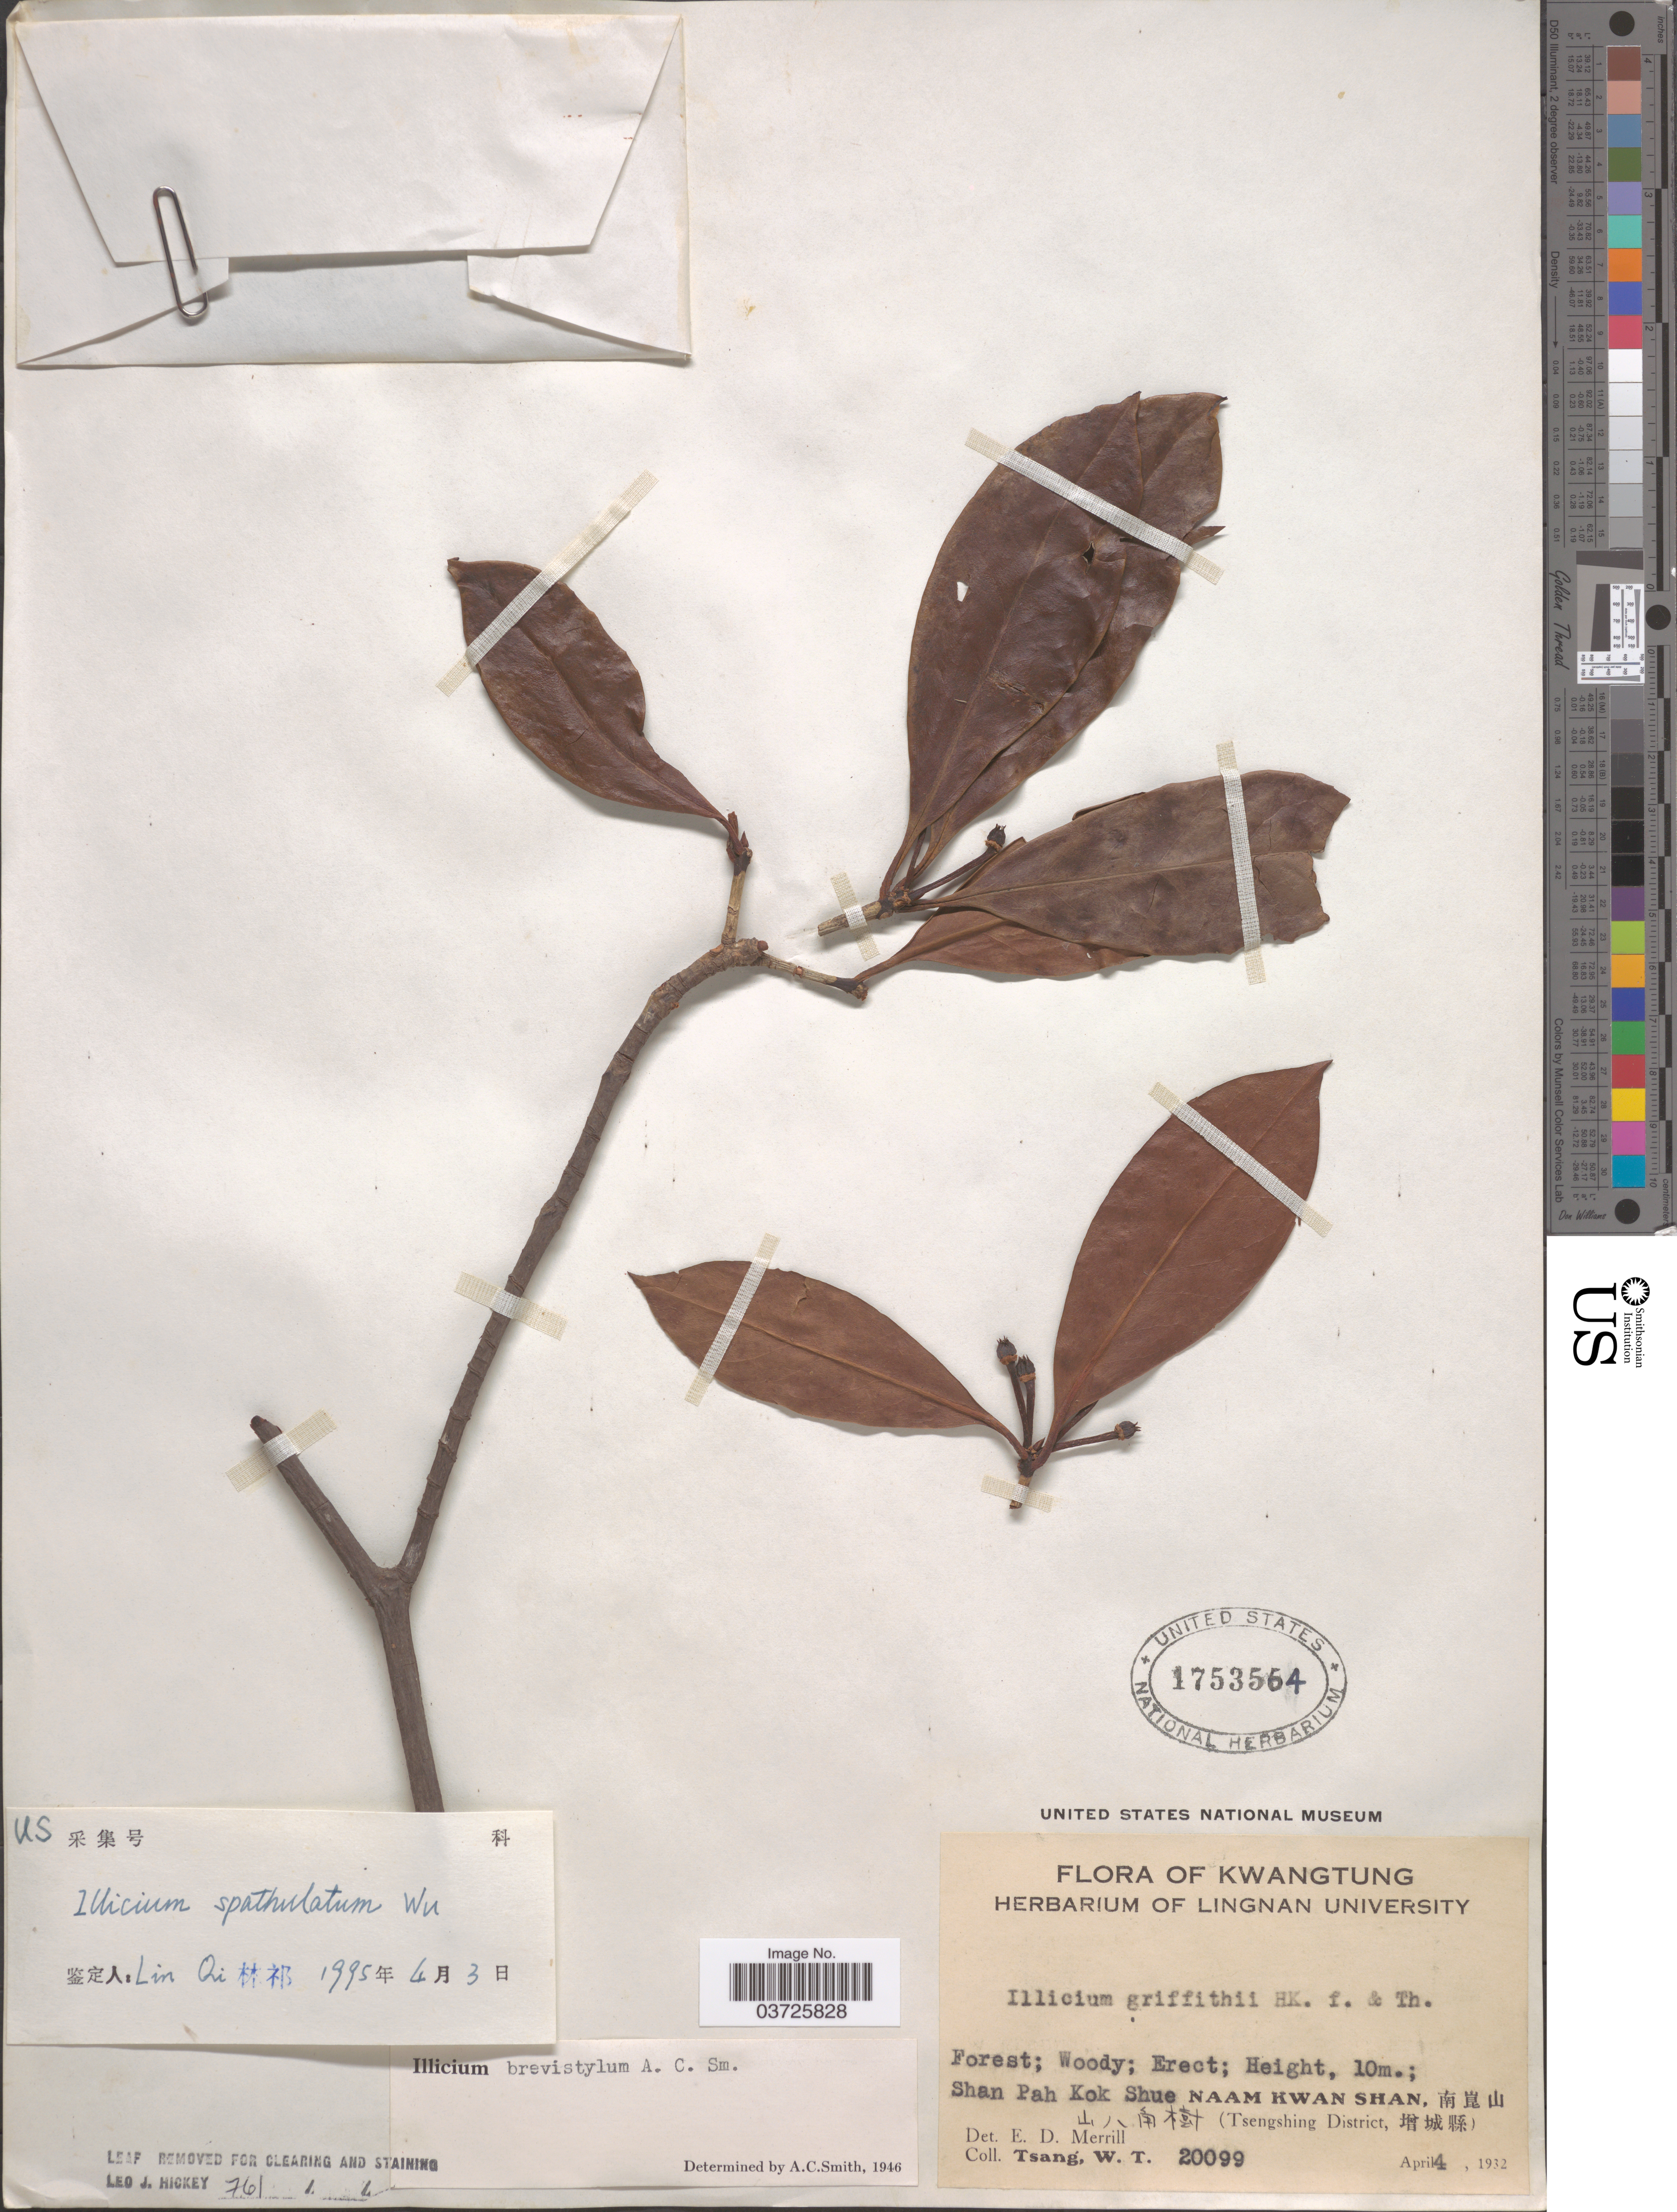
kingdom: Plantae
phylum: Tracheophyta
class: Magnoliopsida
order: Austrobaileyales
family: Schisandraceae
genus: Illicium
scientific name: Illicium spathulatum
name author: Wu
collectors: W. T. Tsang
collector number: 20099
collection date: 1932-04-04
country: China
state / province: Guangdong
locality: Kwangtung. Shan Pah Kok Shue X. Naam Kwan Shan, X. (Tsengshing District, X).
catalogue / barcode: US 1753564